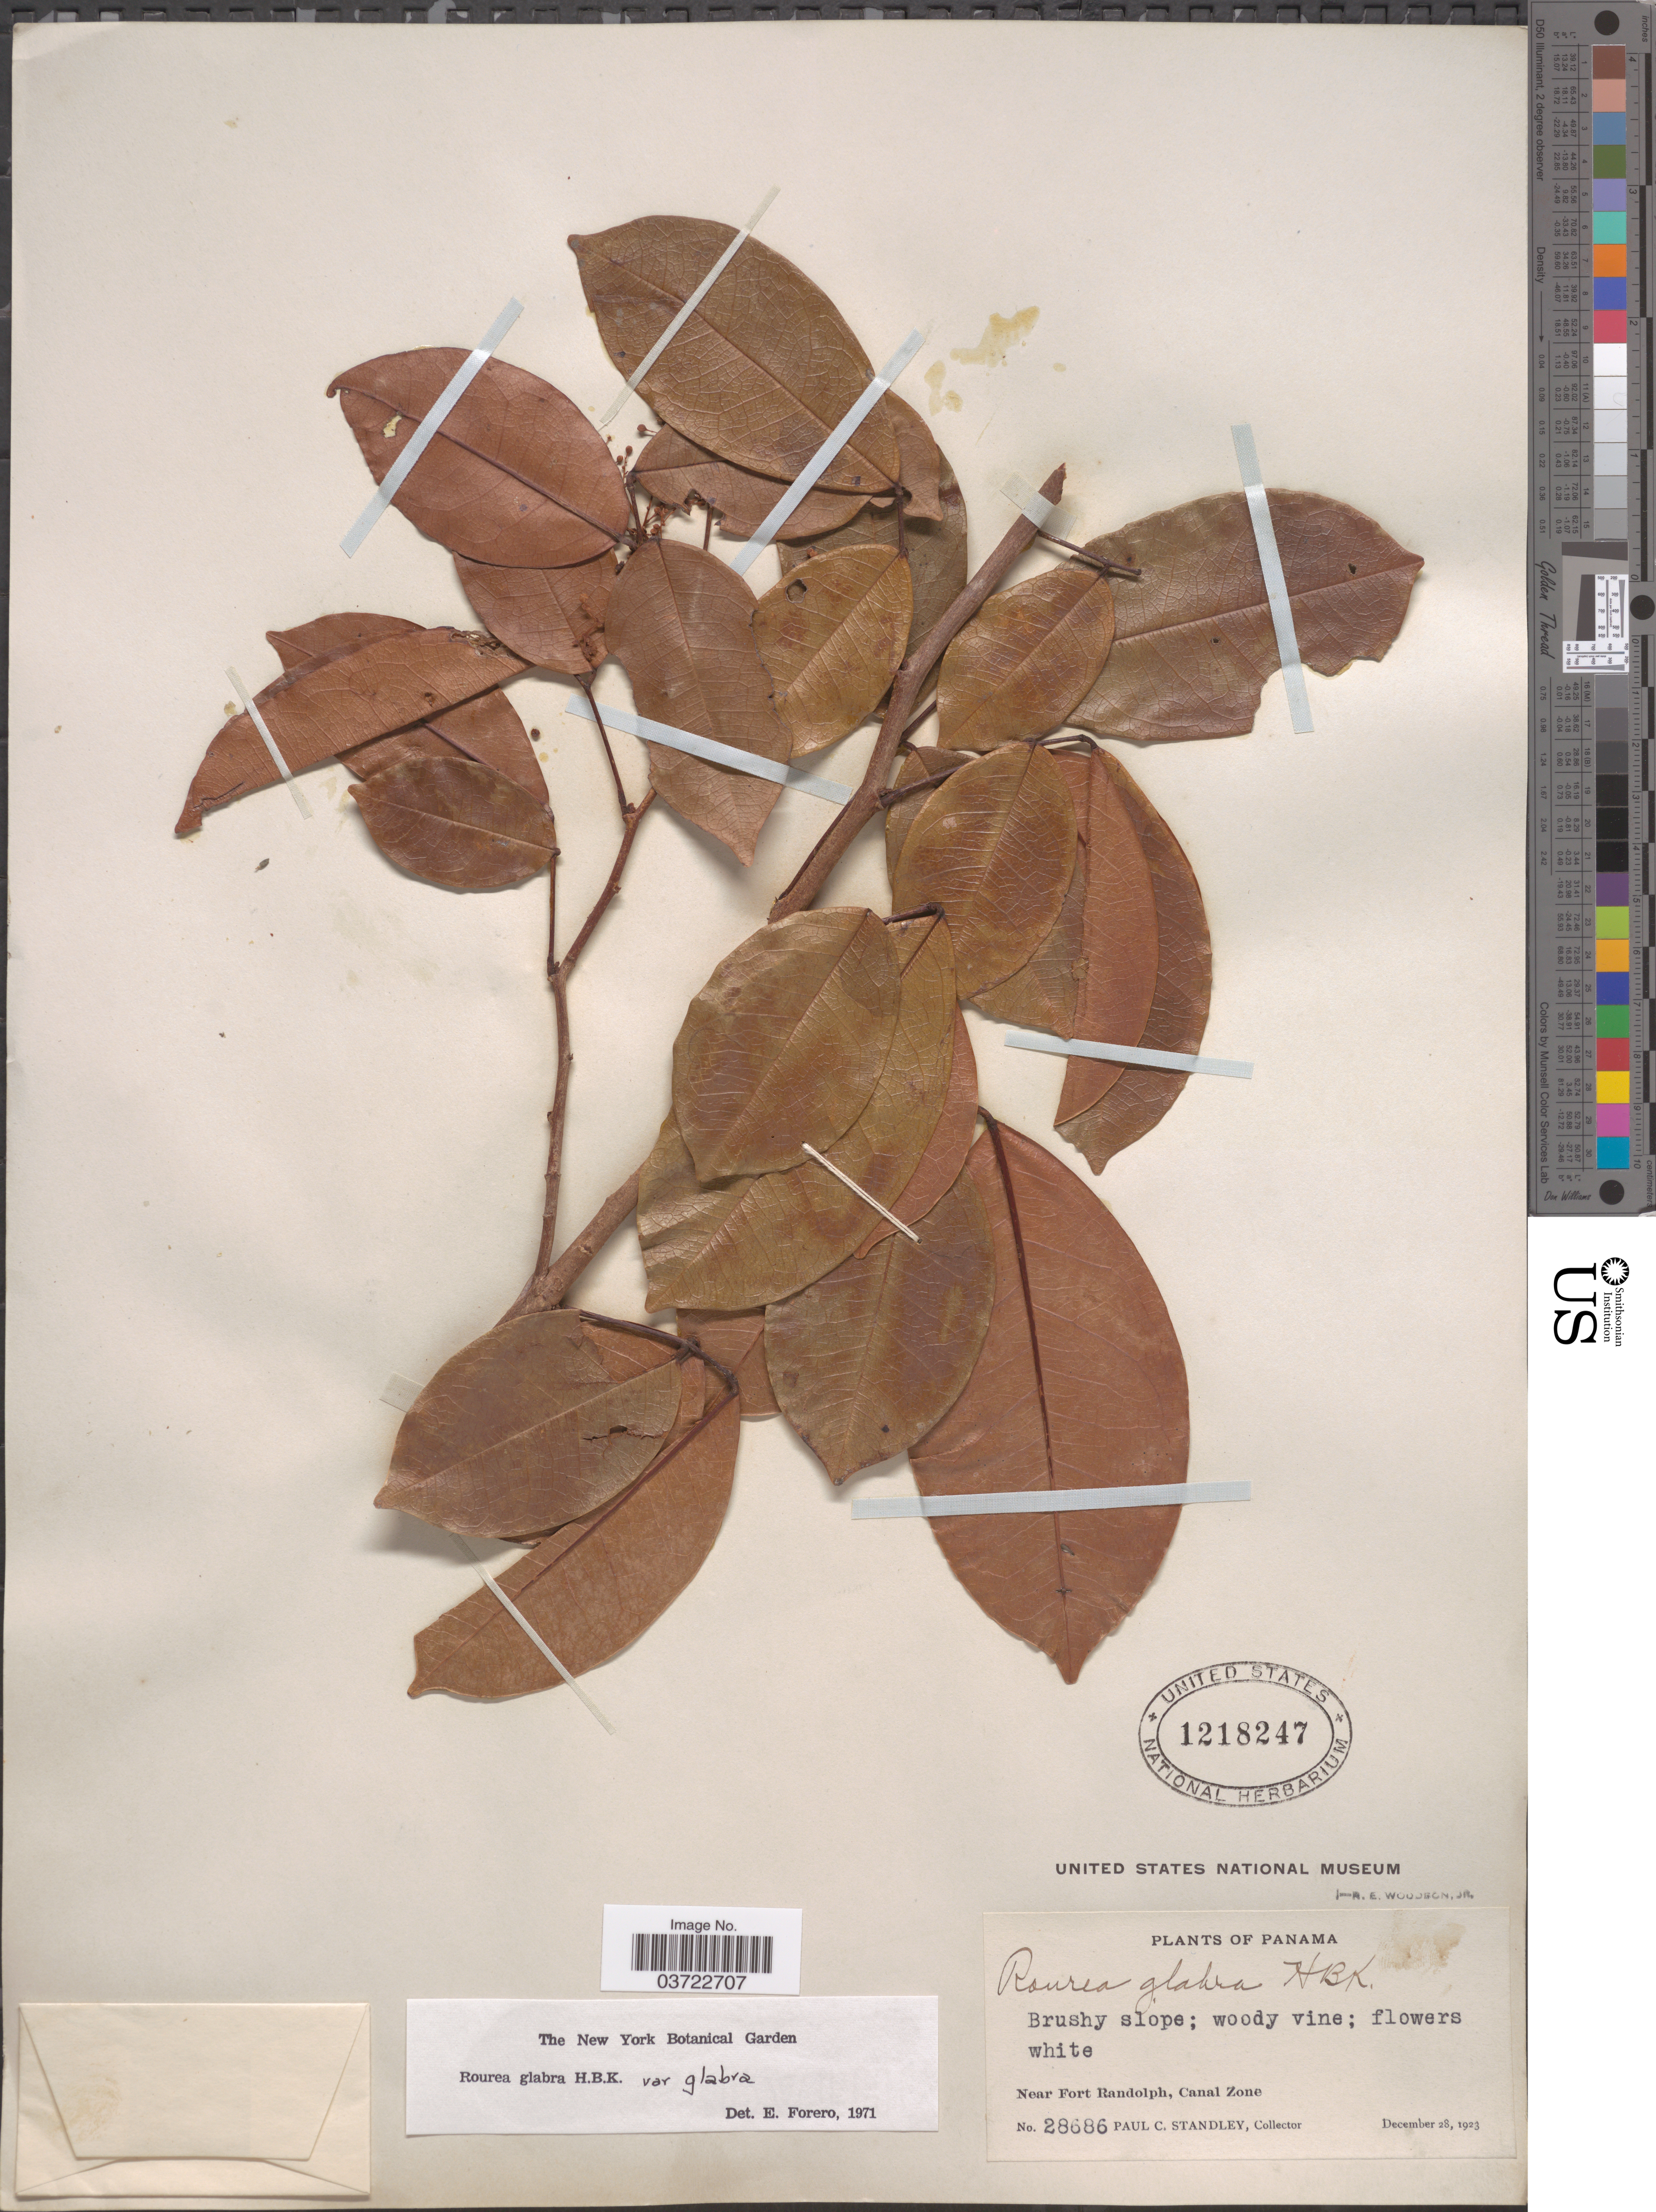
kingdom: Plantae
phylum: Tracheophyta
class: Magnoliopsida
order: Oxalidales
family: Connaraceae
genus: Rourea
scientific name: Rourea glabra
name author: Kunth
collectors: P. C. Standley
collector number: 28686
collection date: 1923-12-28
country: Panama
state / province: Colón / Panamá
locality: Near Fort Randolph, Canal Zone.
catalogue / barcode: US 1218247